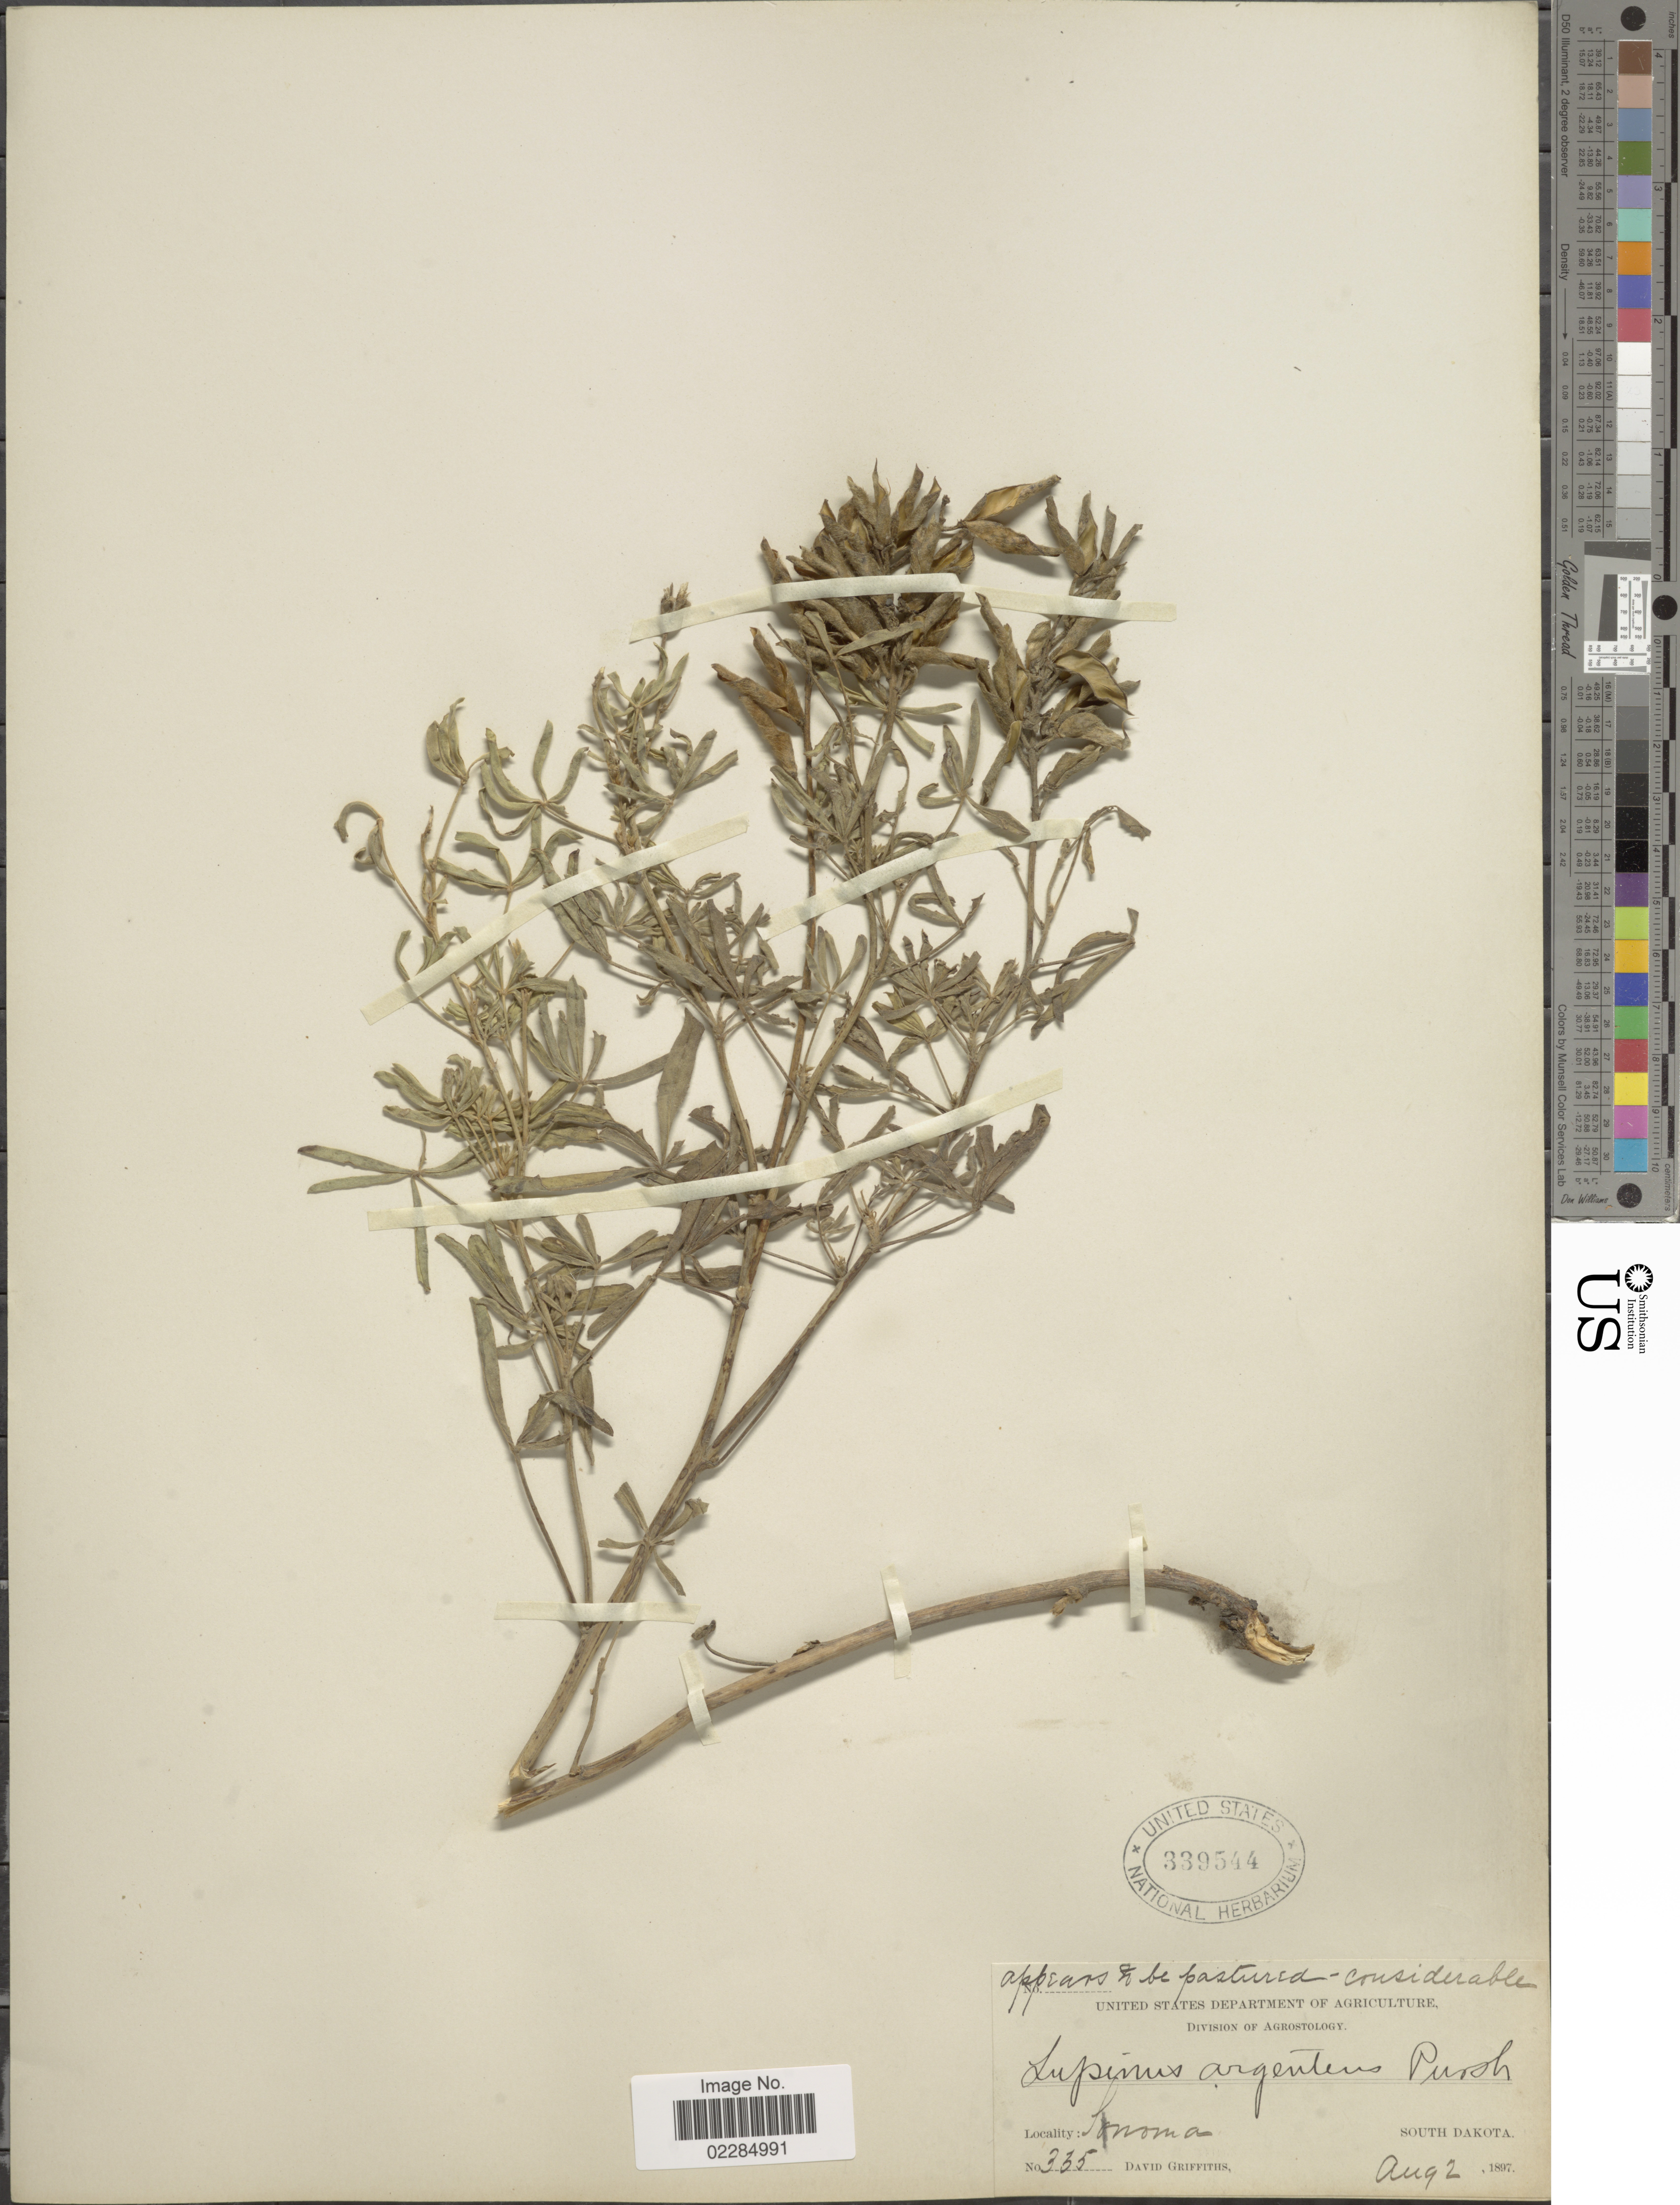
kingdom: Plantae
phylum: Tracheophyta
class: Magnoliopsida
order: Fabales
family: Fabaceae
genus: Lupinus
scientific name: Lupinus decumbens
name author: Torr.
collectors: D. Griffiths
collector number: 335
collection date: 1897-08-02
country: United States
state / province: South Dakota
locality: Sonoma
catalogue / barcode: US 339544